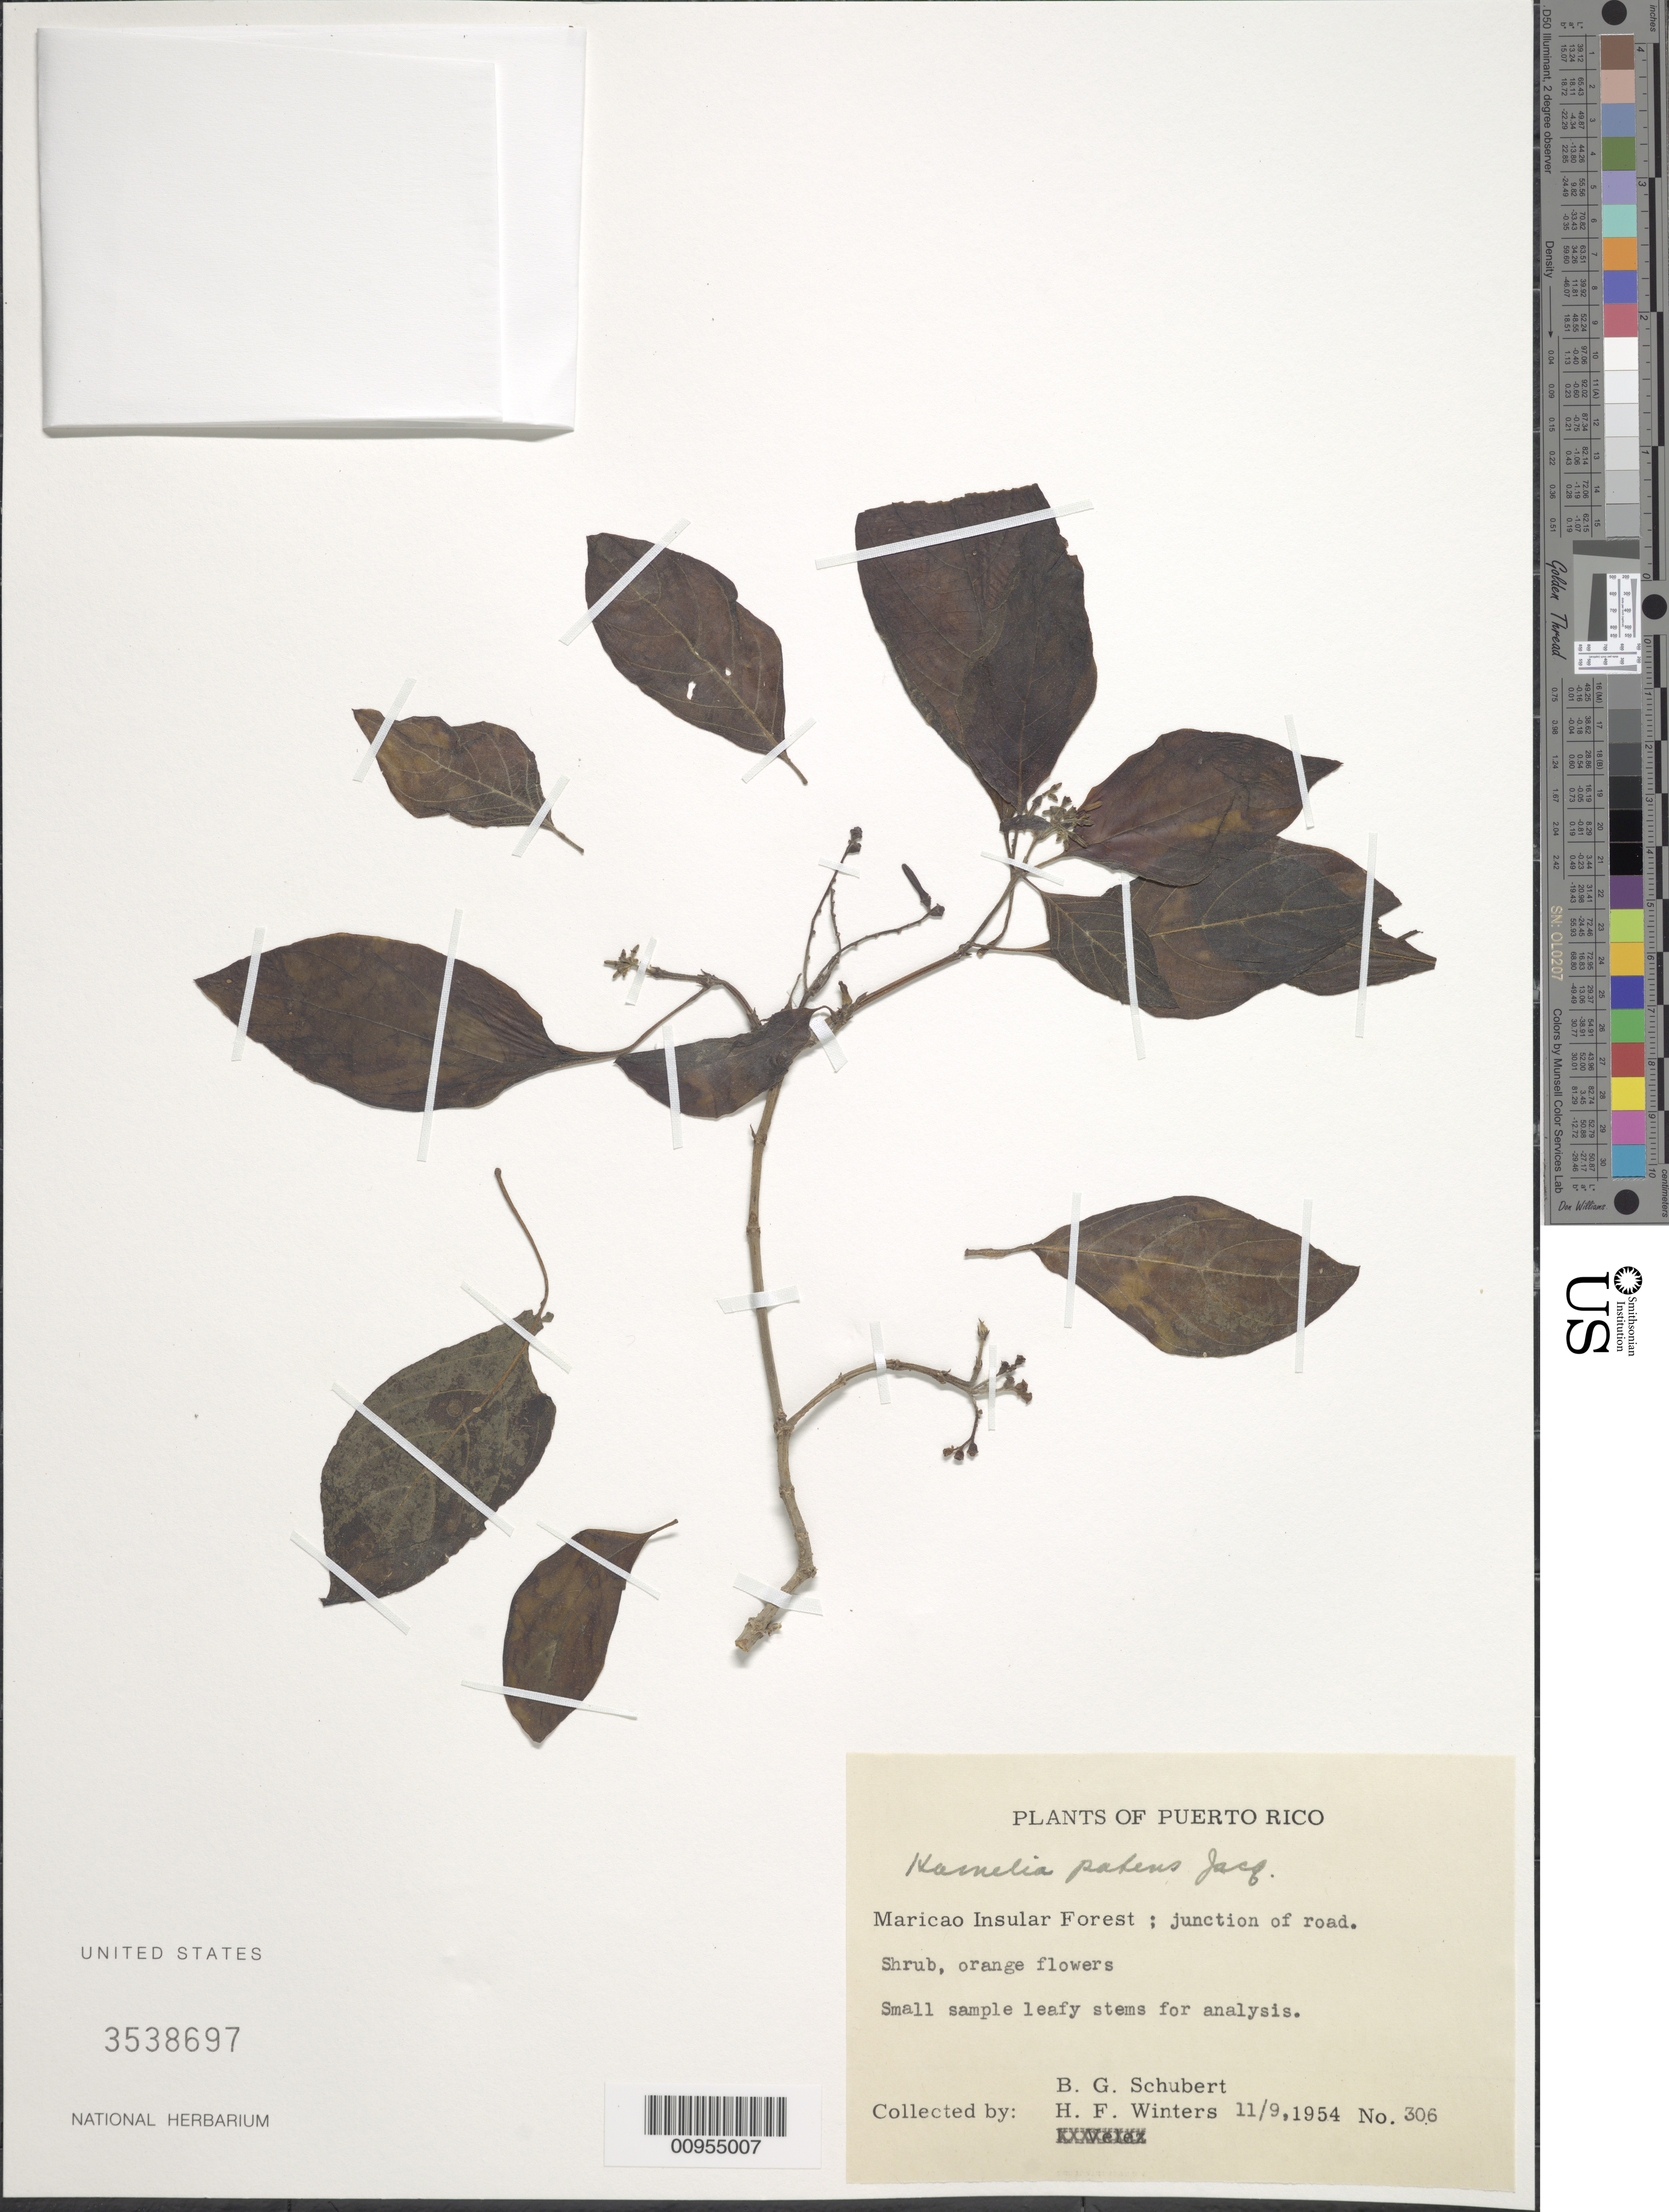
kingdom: Plantae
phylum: Tracheophyta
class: Magnoliopsida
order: Gentianales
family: Rubiaceae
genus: Hamelia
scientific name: Hamelia patens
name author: Jacq.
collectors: B. Schubert & H. Winters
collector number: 306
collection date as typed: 09 Nov 1954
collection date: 1954-11-09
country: Puerto Rico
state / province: Maricao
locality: Maricao Insular Forest; junction of road.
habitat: Roadside.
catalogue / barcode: US 3538697